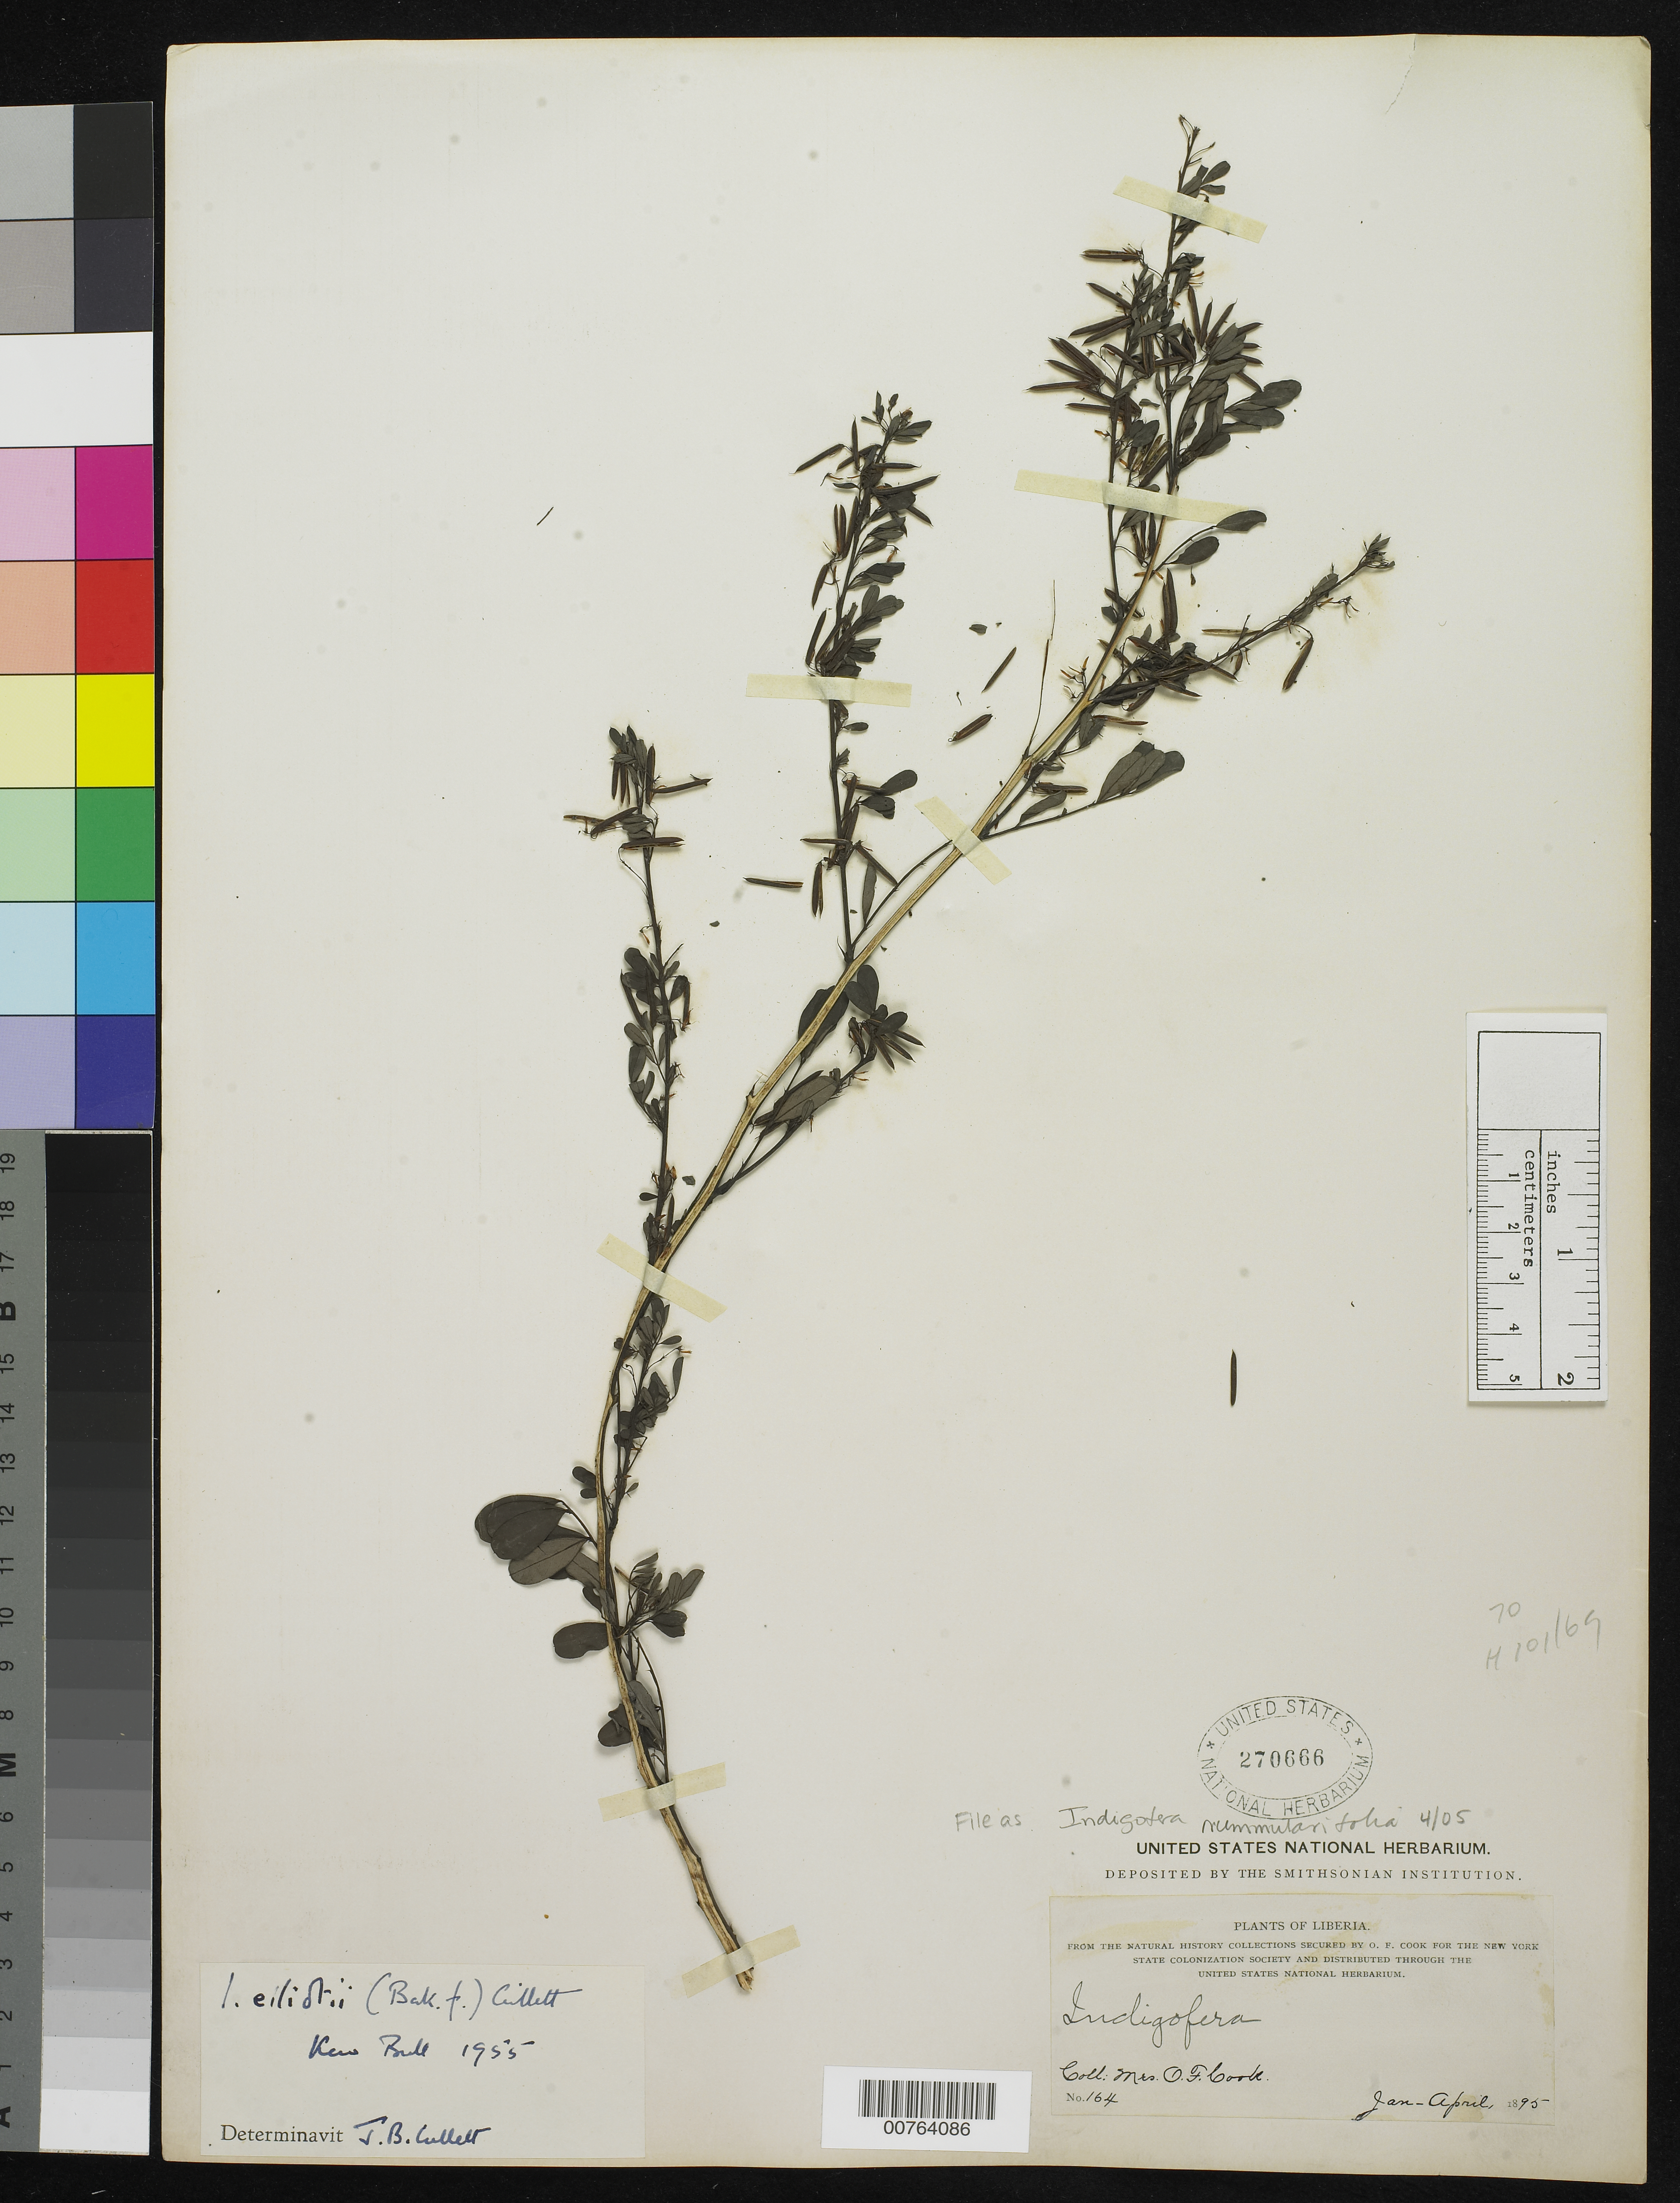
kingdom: Plantae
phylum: Tracheophyta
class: Magnoliopsida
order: Fabales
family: Fabaceae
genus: Indigofera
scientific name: Indigofera nummulariifolia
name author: (L.) Livera ex Alston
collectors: Alice C. Cook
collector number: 164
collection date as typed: Jan 1895 to -- Apr 1895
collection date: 1895-01/1895-04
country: Liberia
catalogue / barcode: US 270666